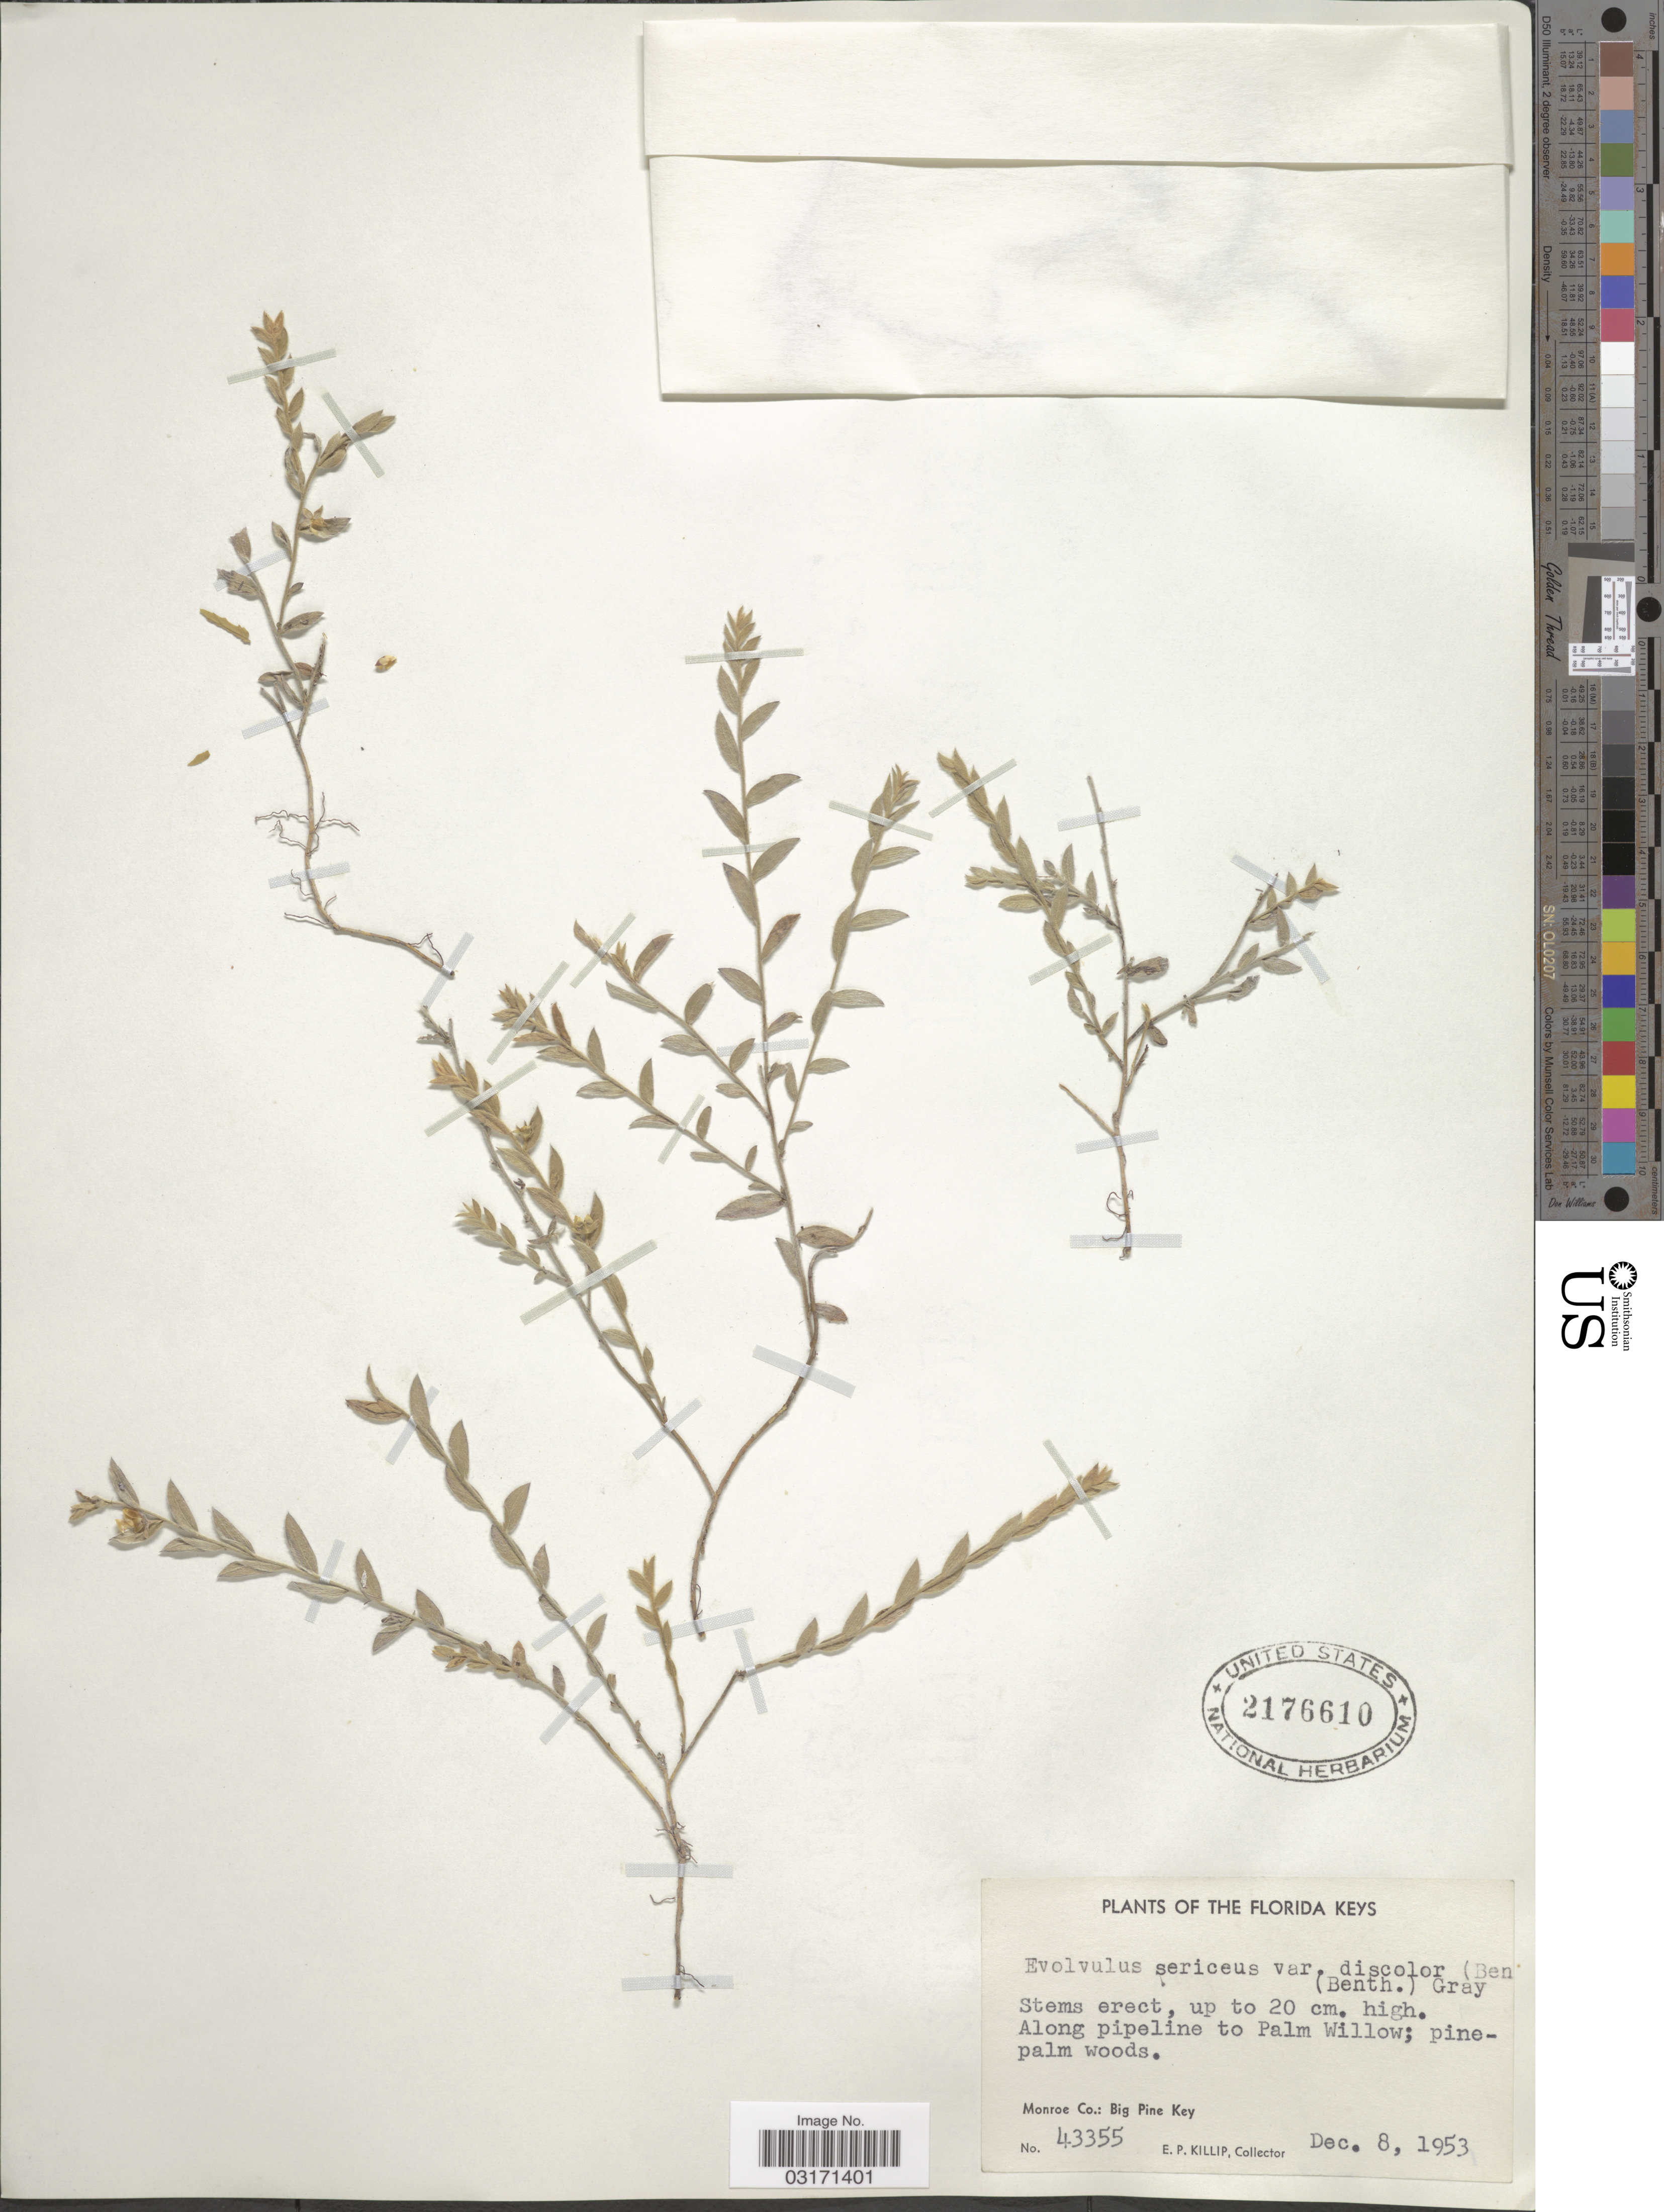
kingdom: Plantae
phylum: Tracheophyta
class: Magnoliopsida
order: Solanales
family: Convolvulaceae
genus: Evolvulus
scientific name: Evolvulus sericeus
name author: Sw.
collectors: E. P. Killip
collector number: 43355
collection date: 1953-12-08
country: United States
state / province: Florida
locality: The Florida Keys, Along pipeline to Palm Willow; pinepalm woods, Monroe Co.: Big Pine Key.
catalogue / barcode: US 2176610